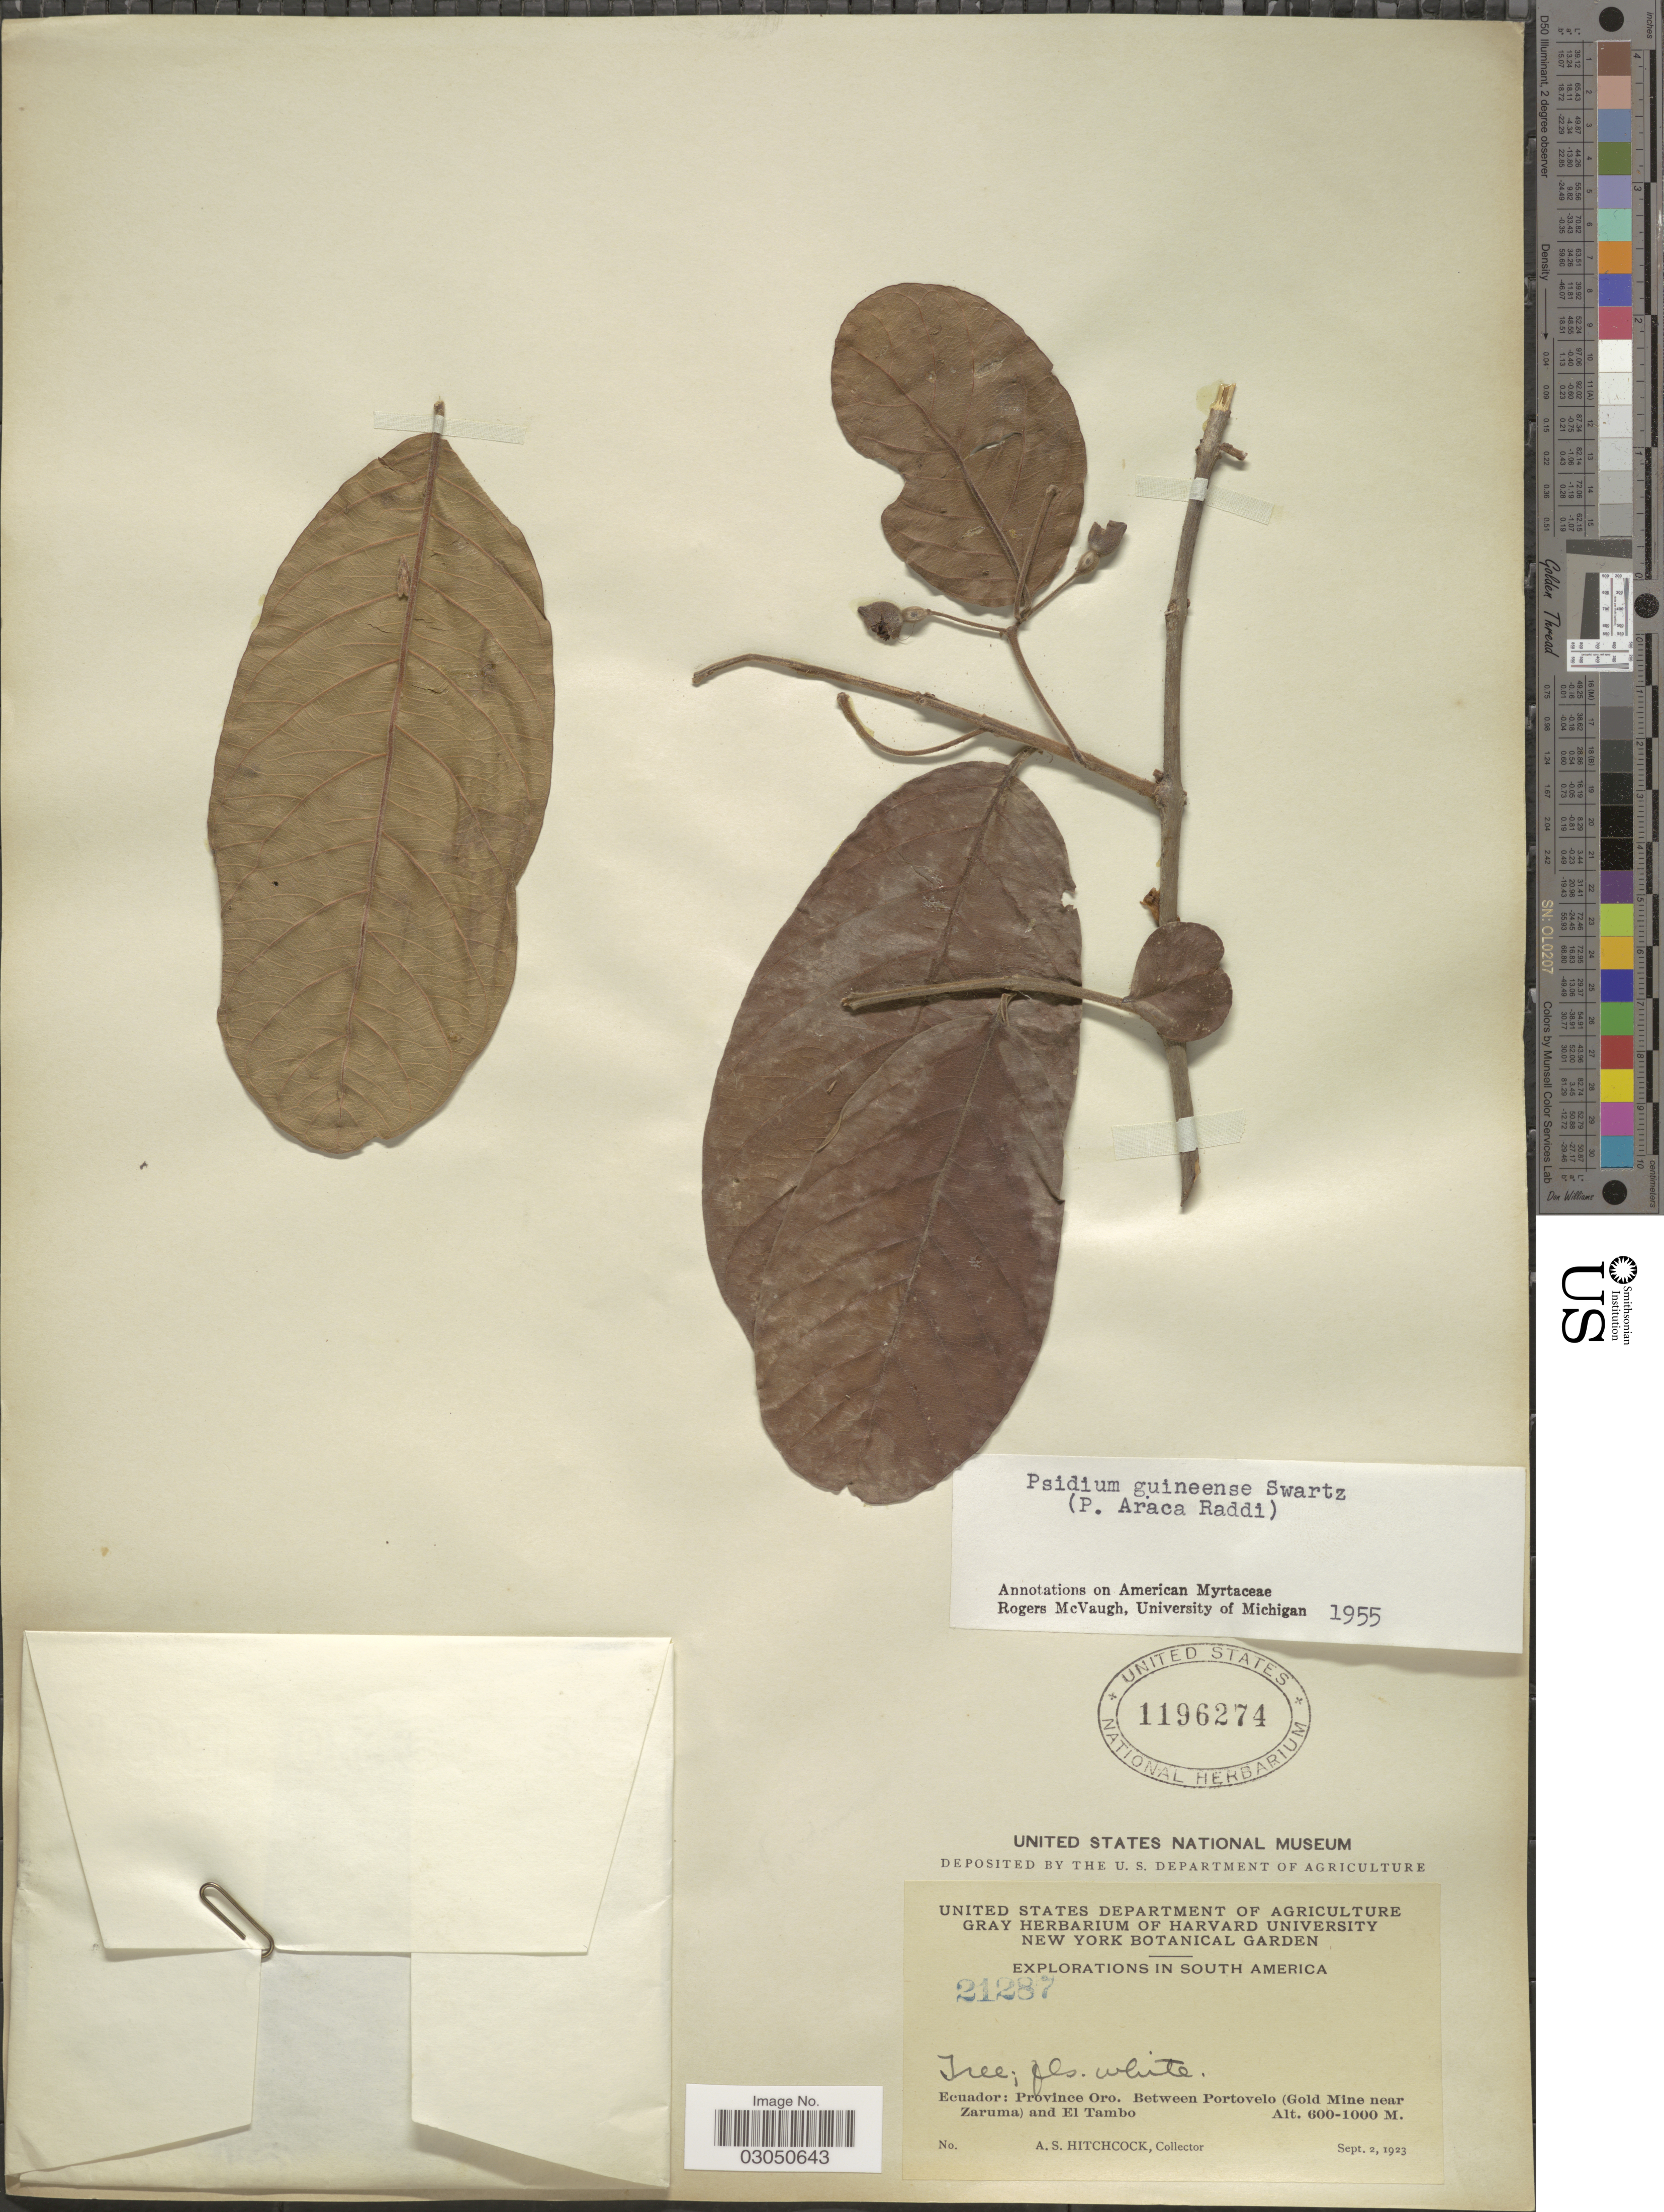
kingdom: Plantae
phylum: Tracheophyta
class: Magnoliopsida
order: Myrtales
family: Myrtaceae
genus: Psidium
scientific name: Psidium guineense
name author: Sw.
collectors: A. S. Hitchcock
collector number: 21287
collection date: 1923-09-02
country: Ecuador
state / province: El Oro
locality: Between Portovelo (Gold Mine near Zaruma) and El Tambo.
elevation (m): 600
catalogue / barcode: US 1196274